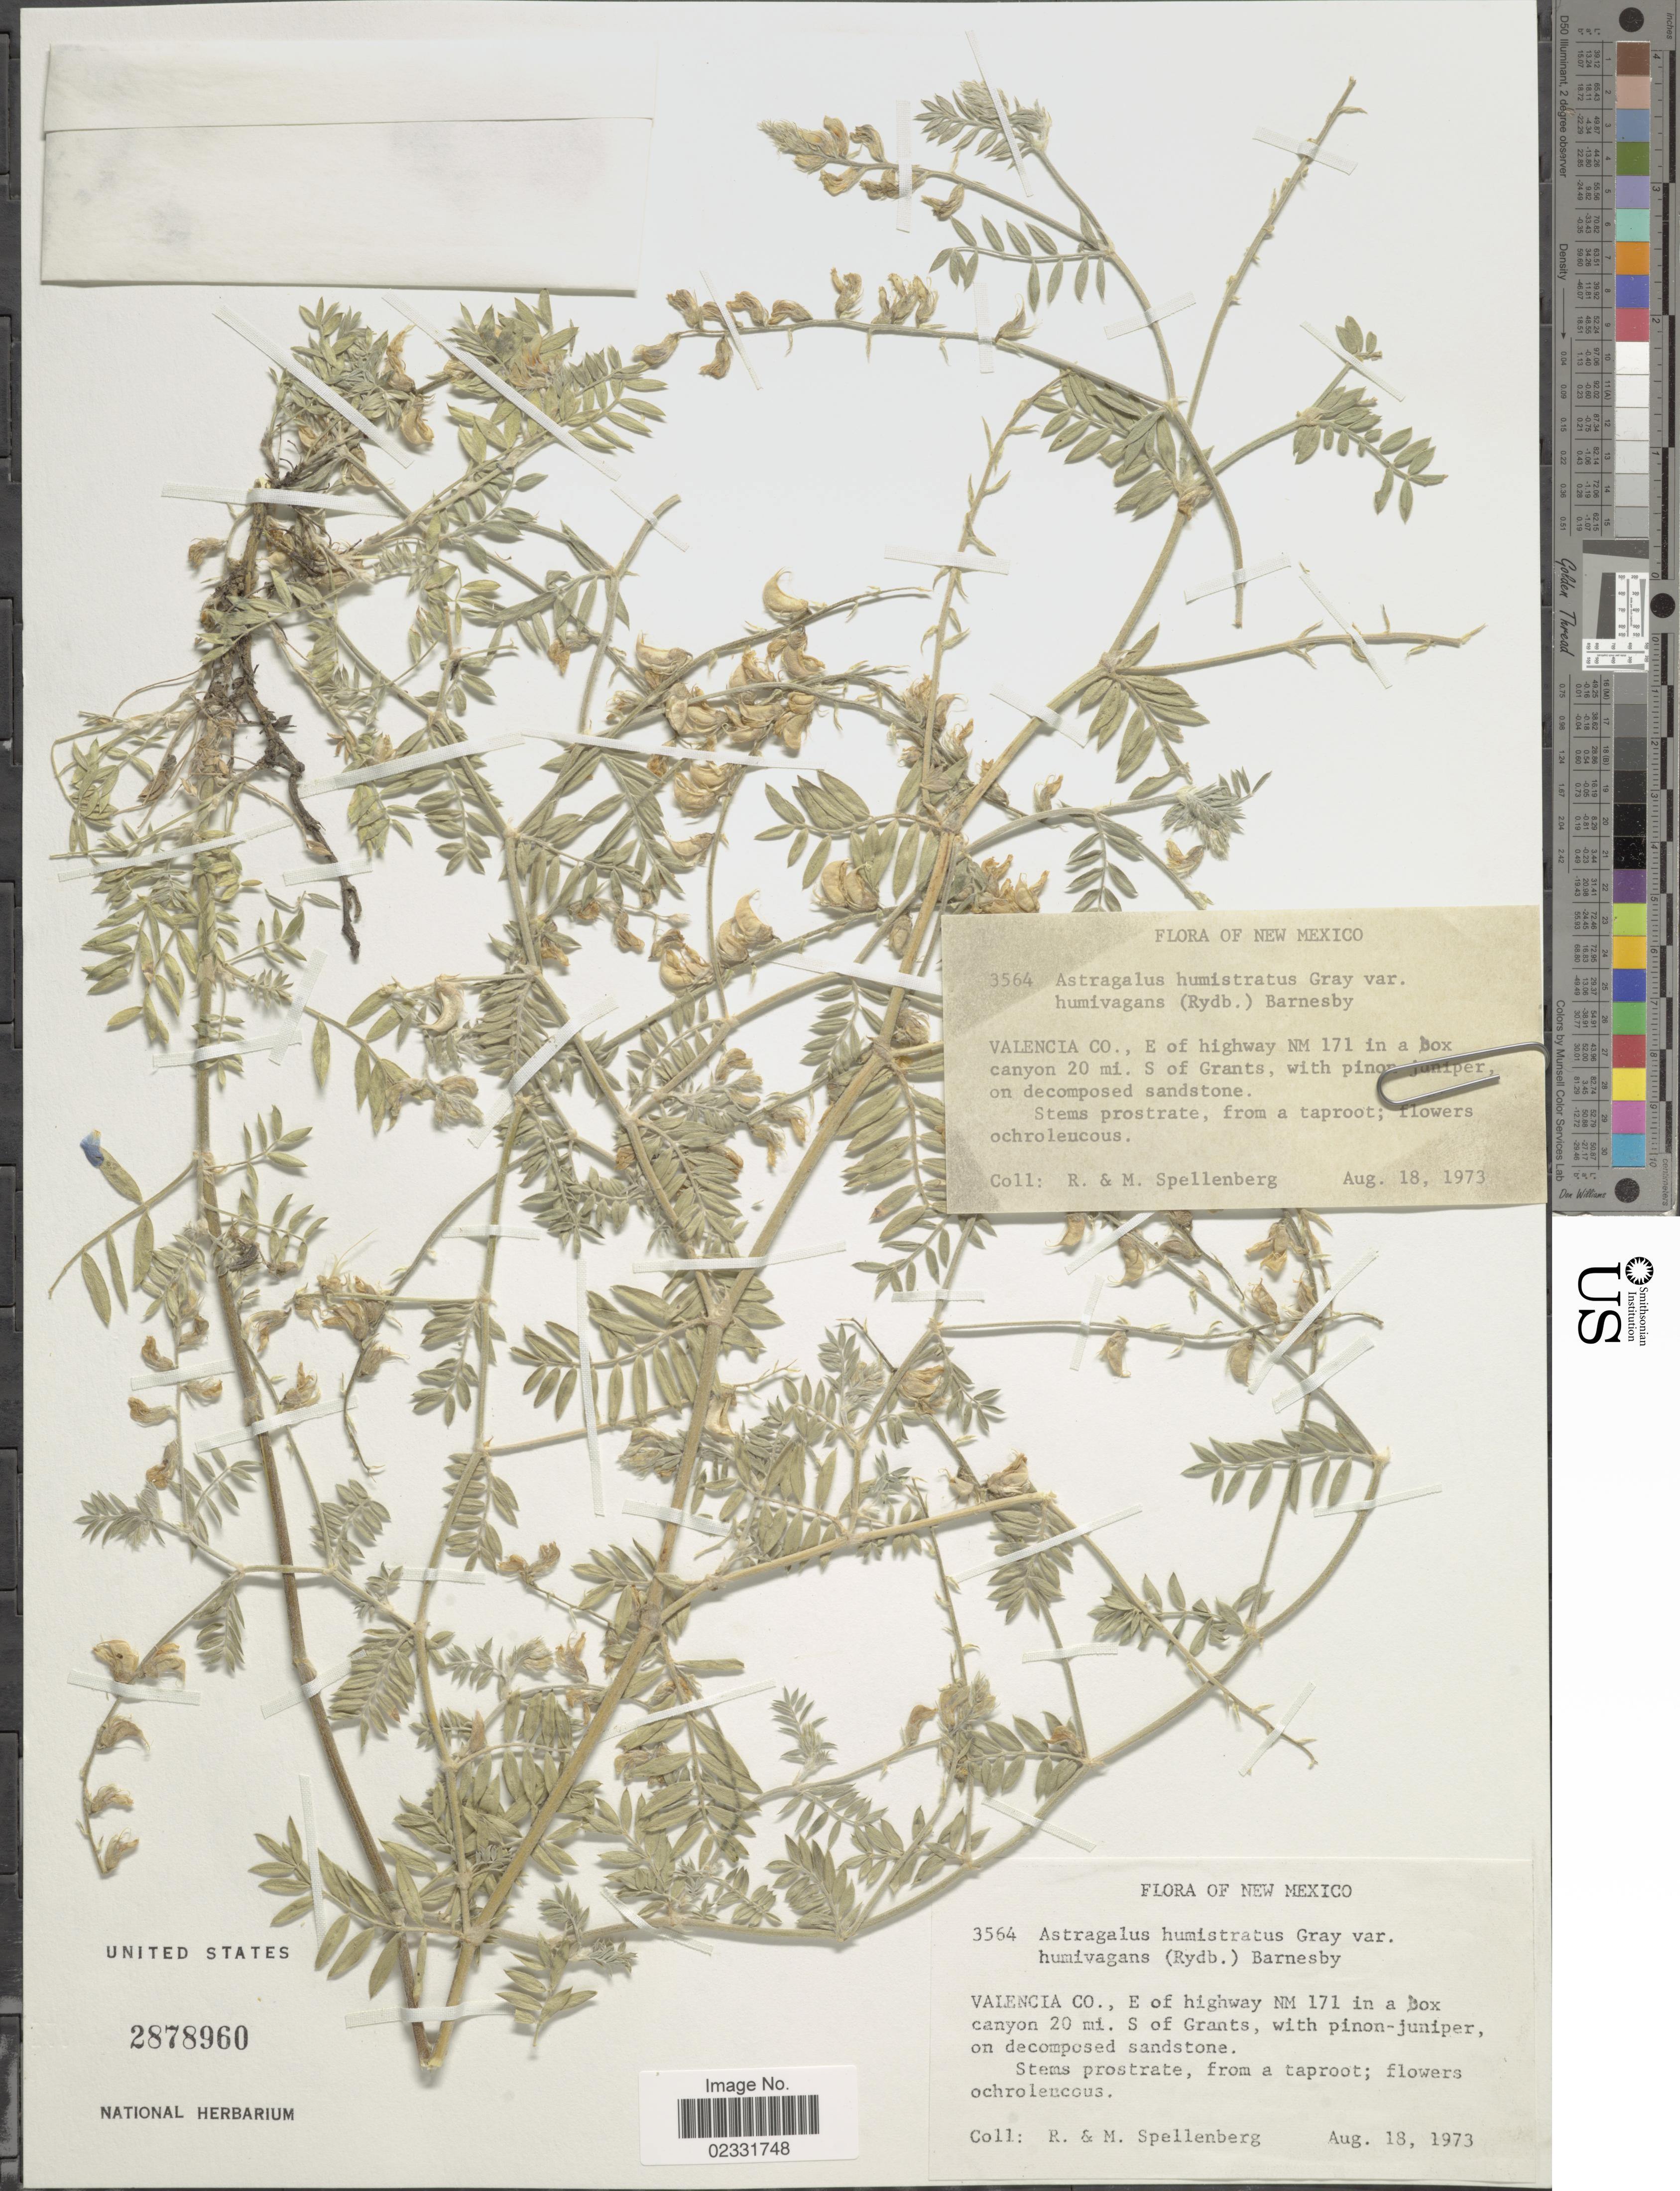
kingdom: Plantae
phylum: Tracheophyta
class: Magnoliopsida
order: Fabales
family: Fabaceae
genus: Astragalus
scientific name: Astragalus humistratus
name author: A. Gray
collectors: R. Spellenberg & Spellenberg, M.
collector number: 3564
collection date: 1973-08-18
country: United States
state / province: New Mexico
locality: Valencia Co., E of highway NM 171 in a box canyon 20 mi. S of Grants.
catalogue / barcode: US 2878960